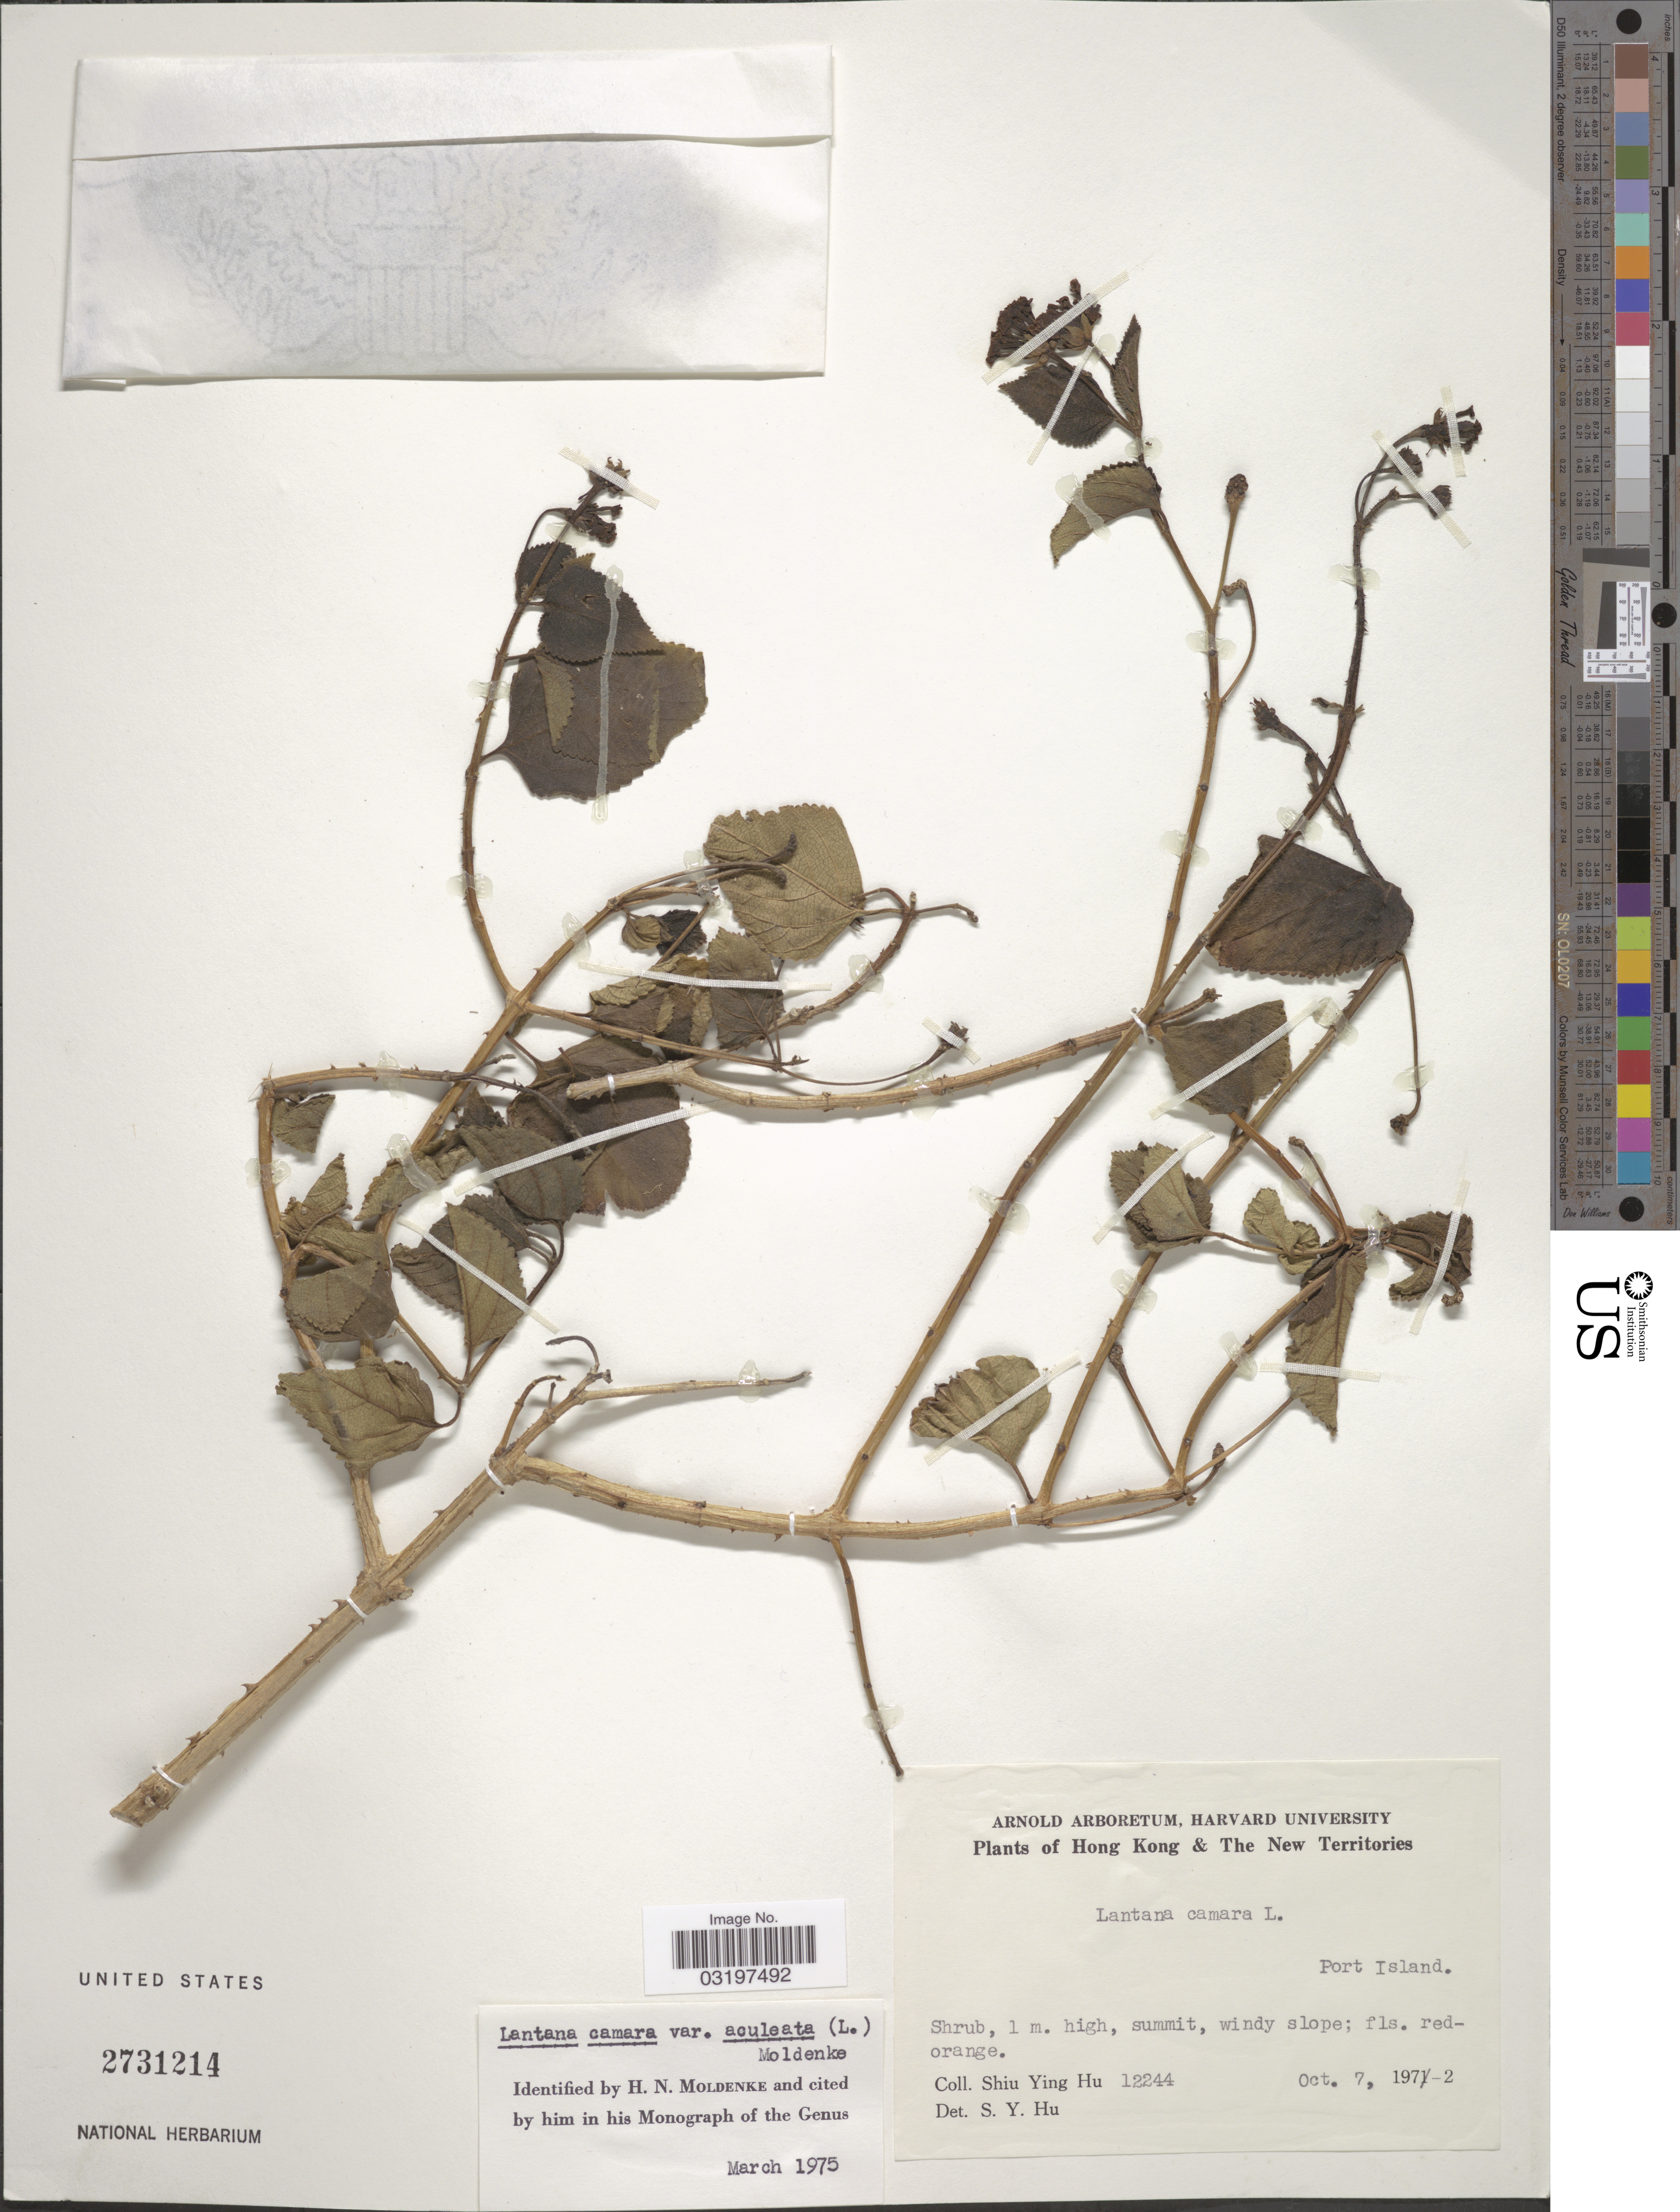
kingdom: Plantae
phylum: Tracheophyta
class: Magnoliopsida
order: Lamiales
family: Verbenaceae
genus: Lantana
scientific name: Lantana camara var. aculeata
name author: (L.) Moldenke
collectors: S. Y. Hu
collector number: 12244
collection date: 1972-10-07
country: China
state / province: Hong Kong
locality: The New Territories. Port Island.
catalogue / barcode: US 2731214